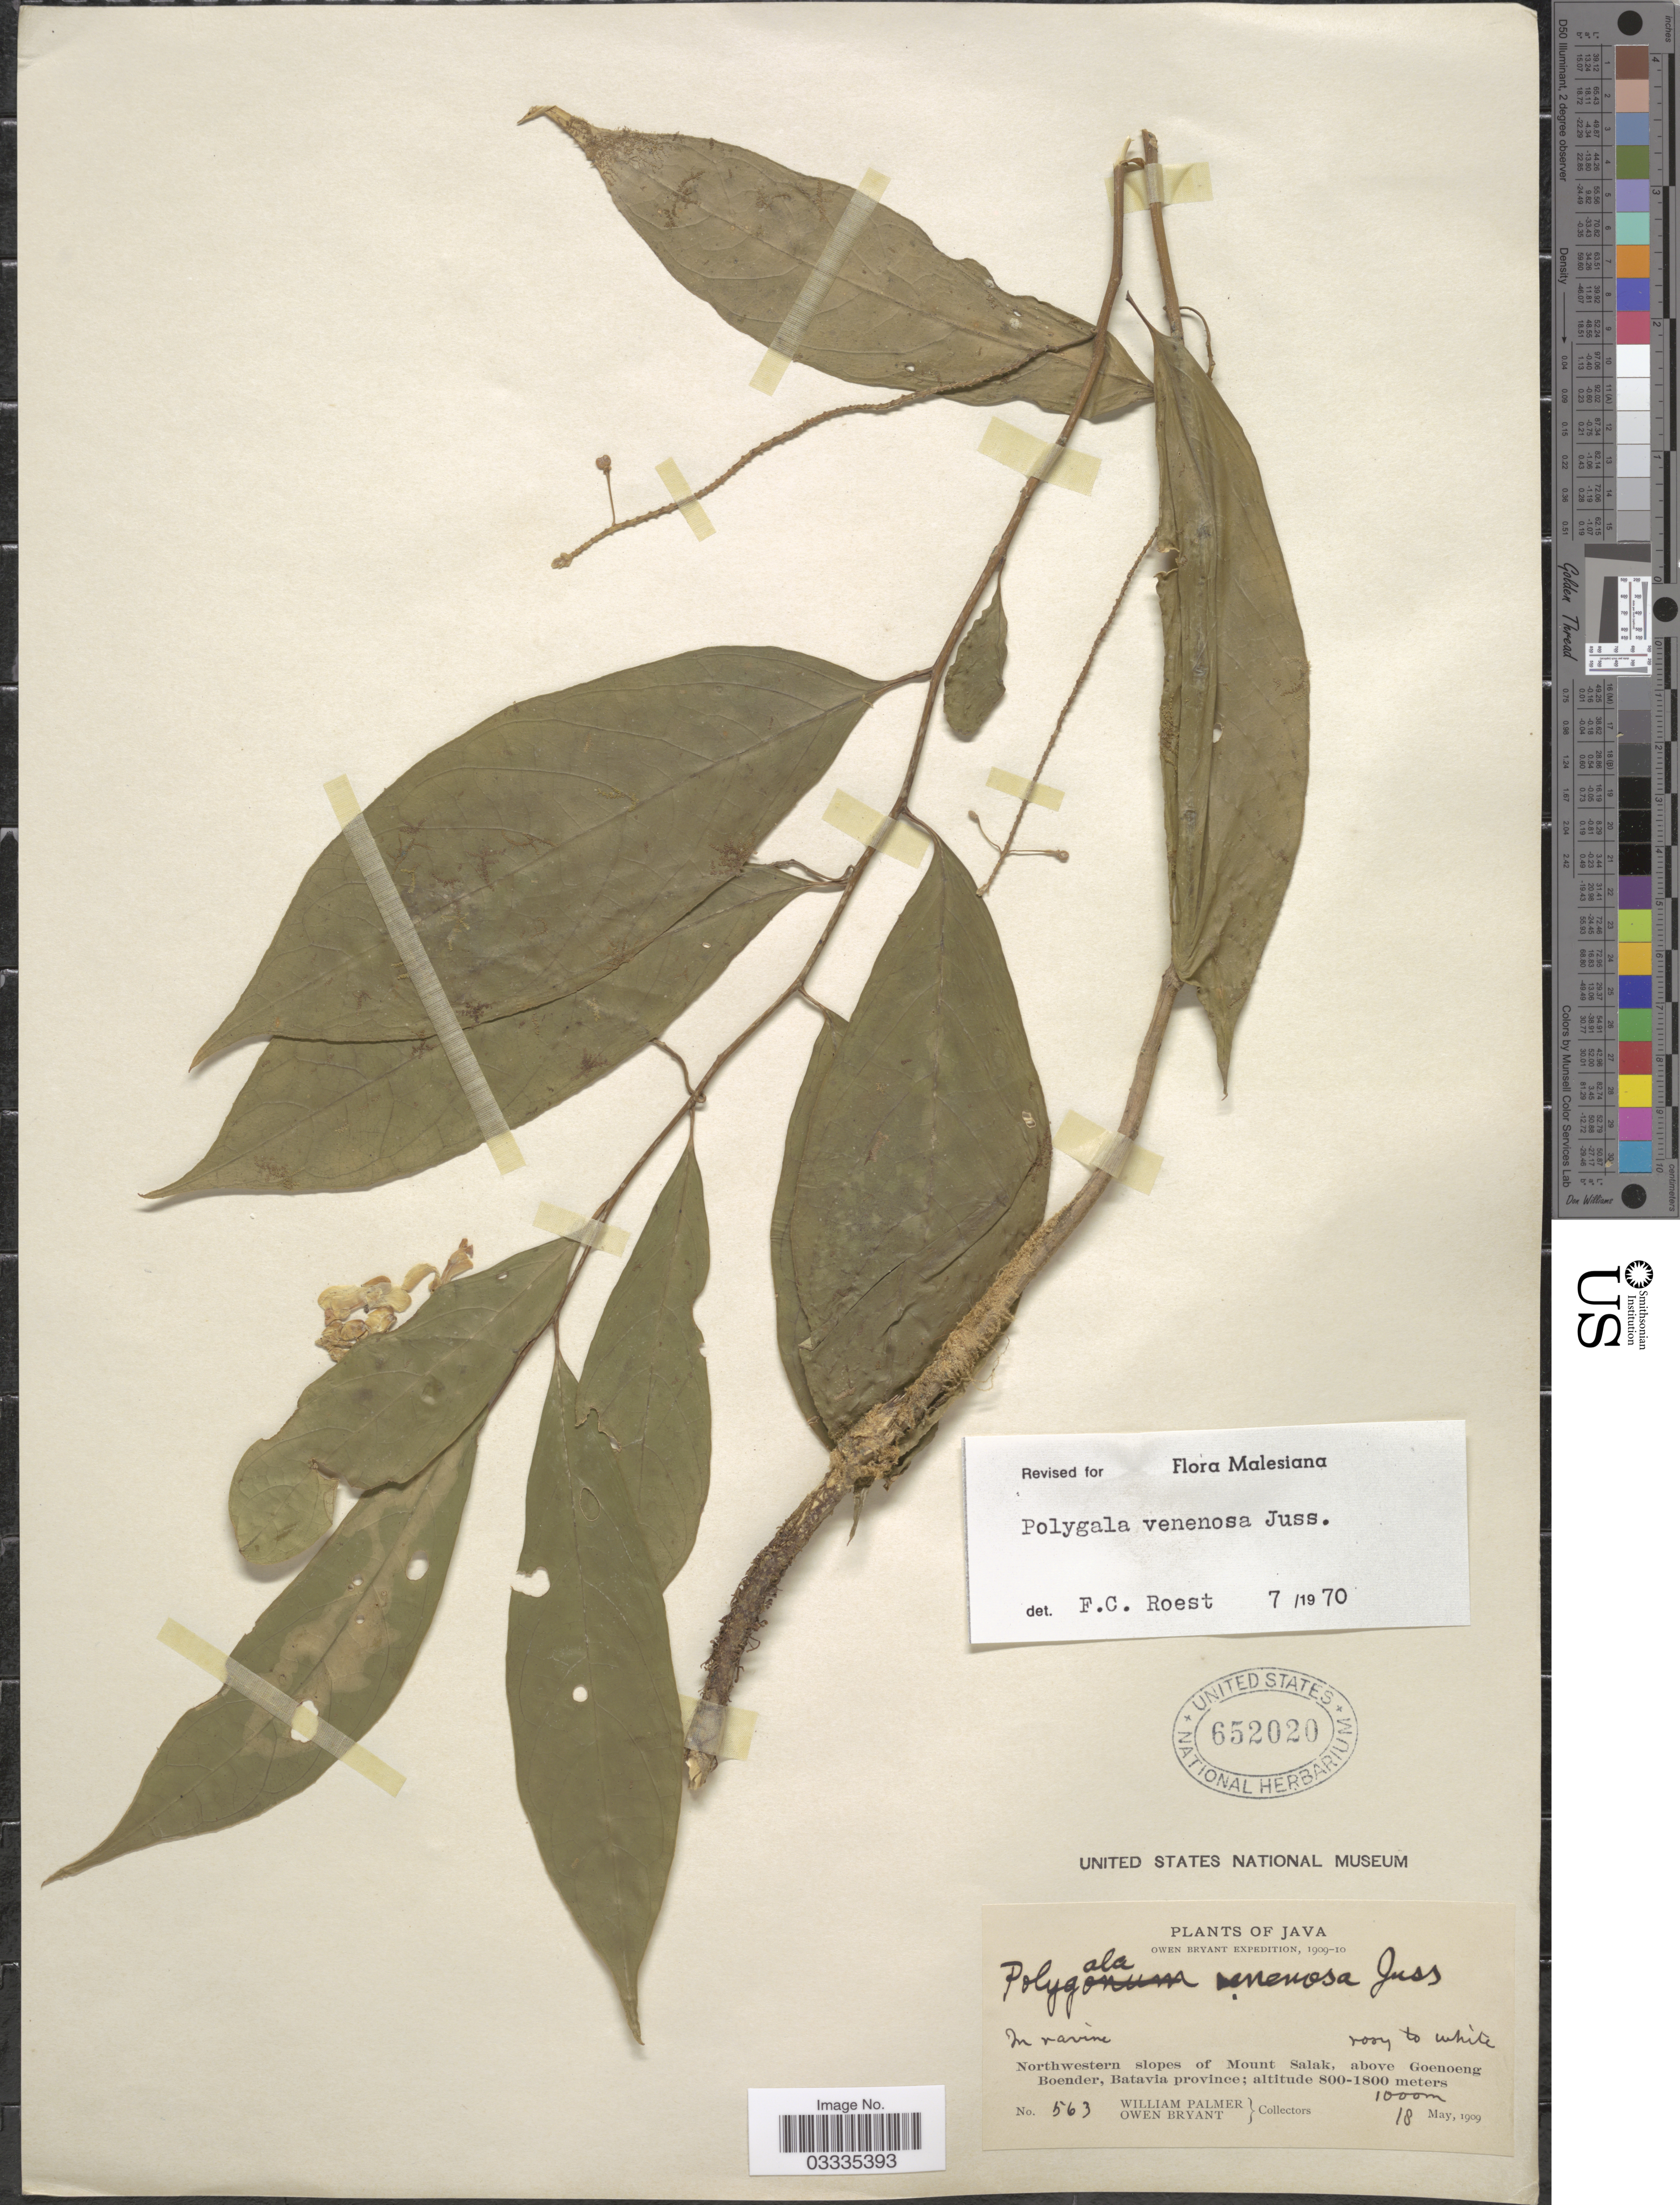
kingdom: Plantae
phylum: Tracheophyta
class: Magnoliopsida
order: Fabales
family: Polygalaceae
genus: Polygala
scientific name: Polygala venenosa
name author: Juss. ex Poir.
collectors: W. Palmer & O. Bryant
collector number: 563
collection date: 1909-05-18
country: Indonesia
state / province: Java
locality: In ravine, Northwestern slopes of Mount Salak, above Goenoeng Boender, Batavia province.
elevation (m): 1000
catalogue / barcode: US 652020